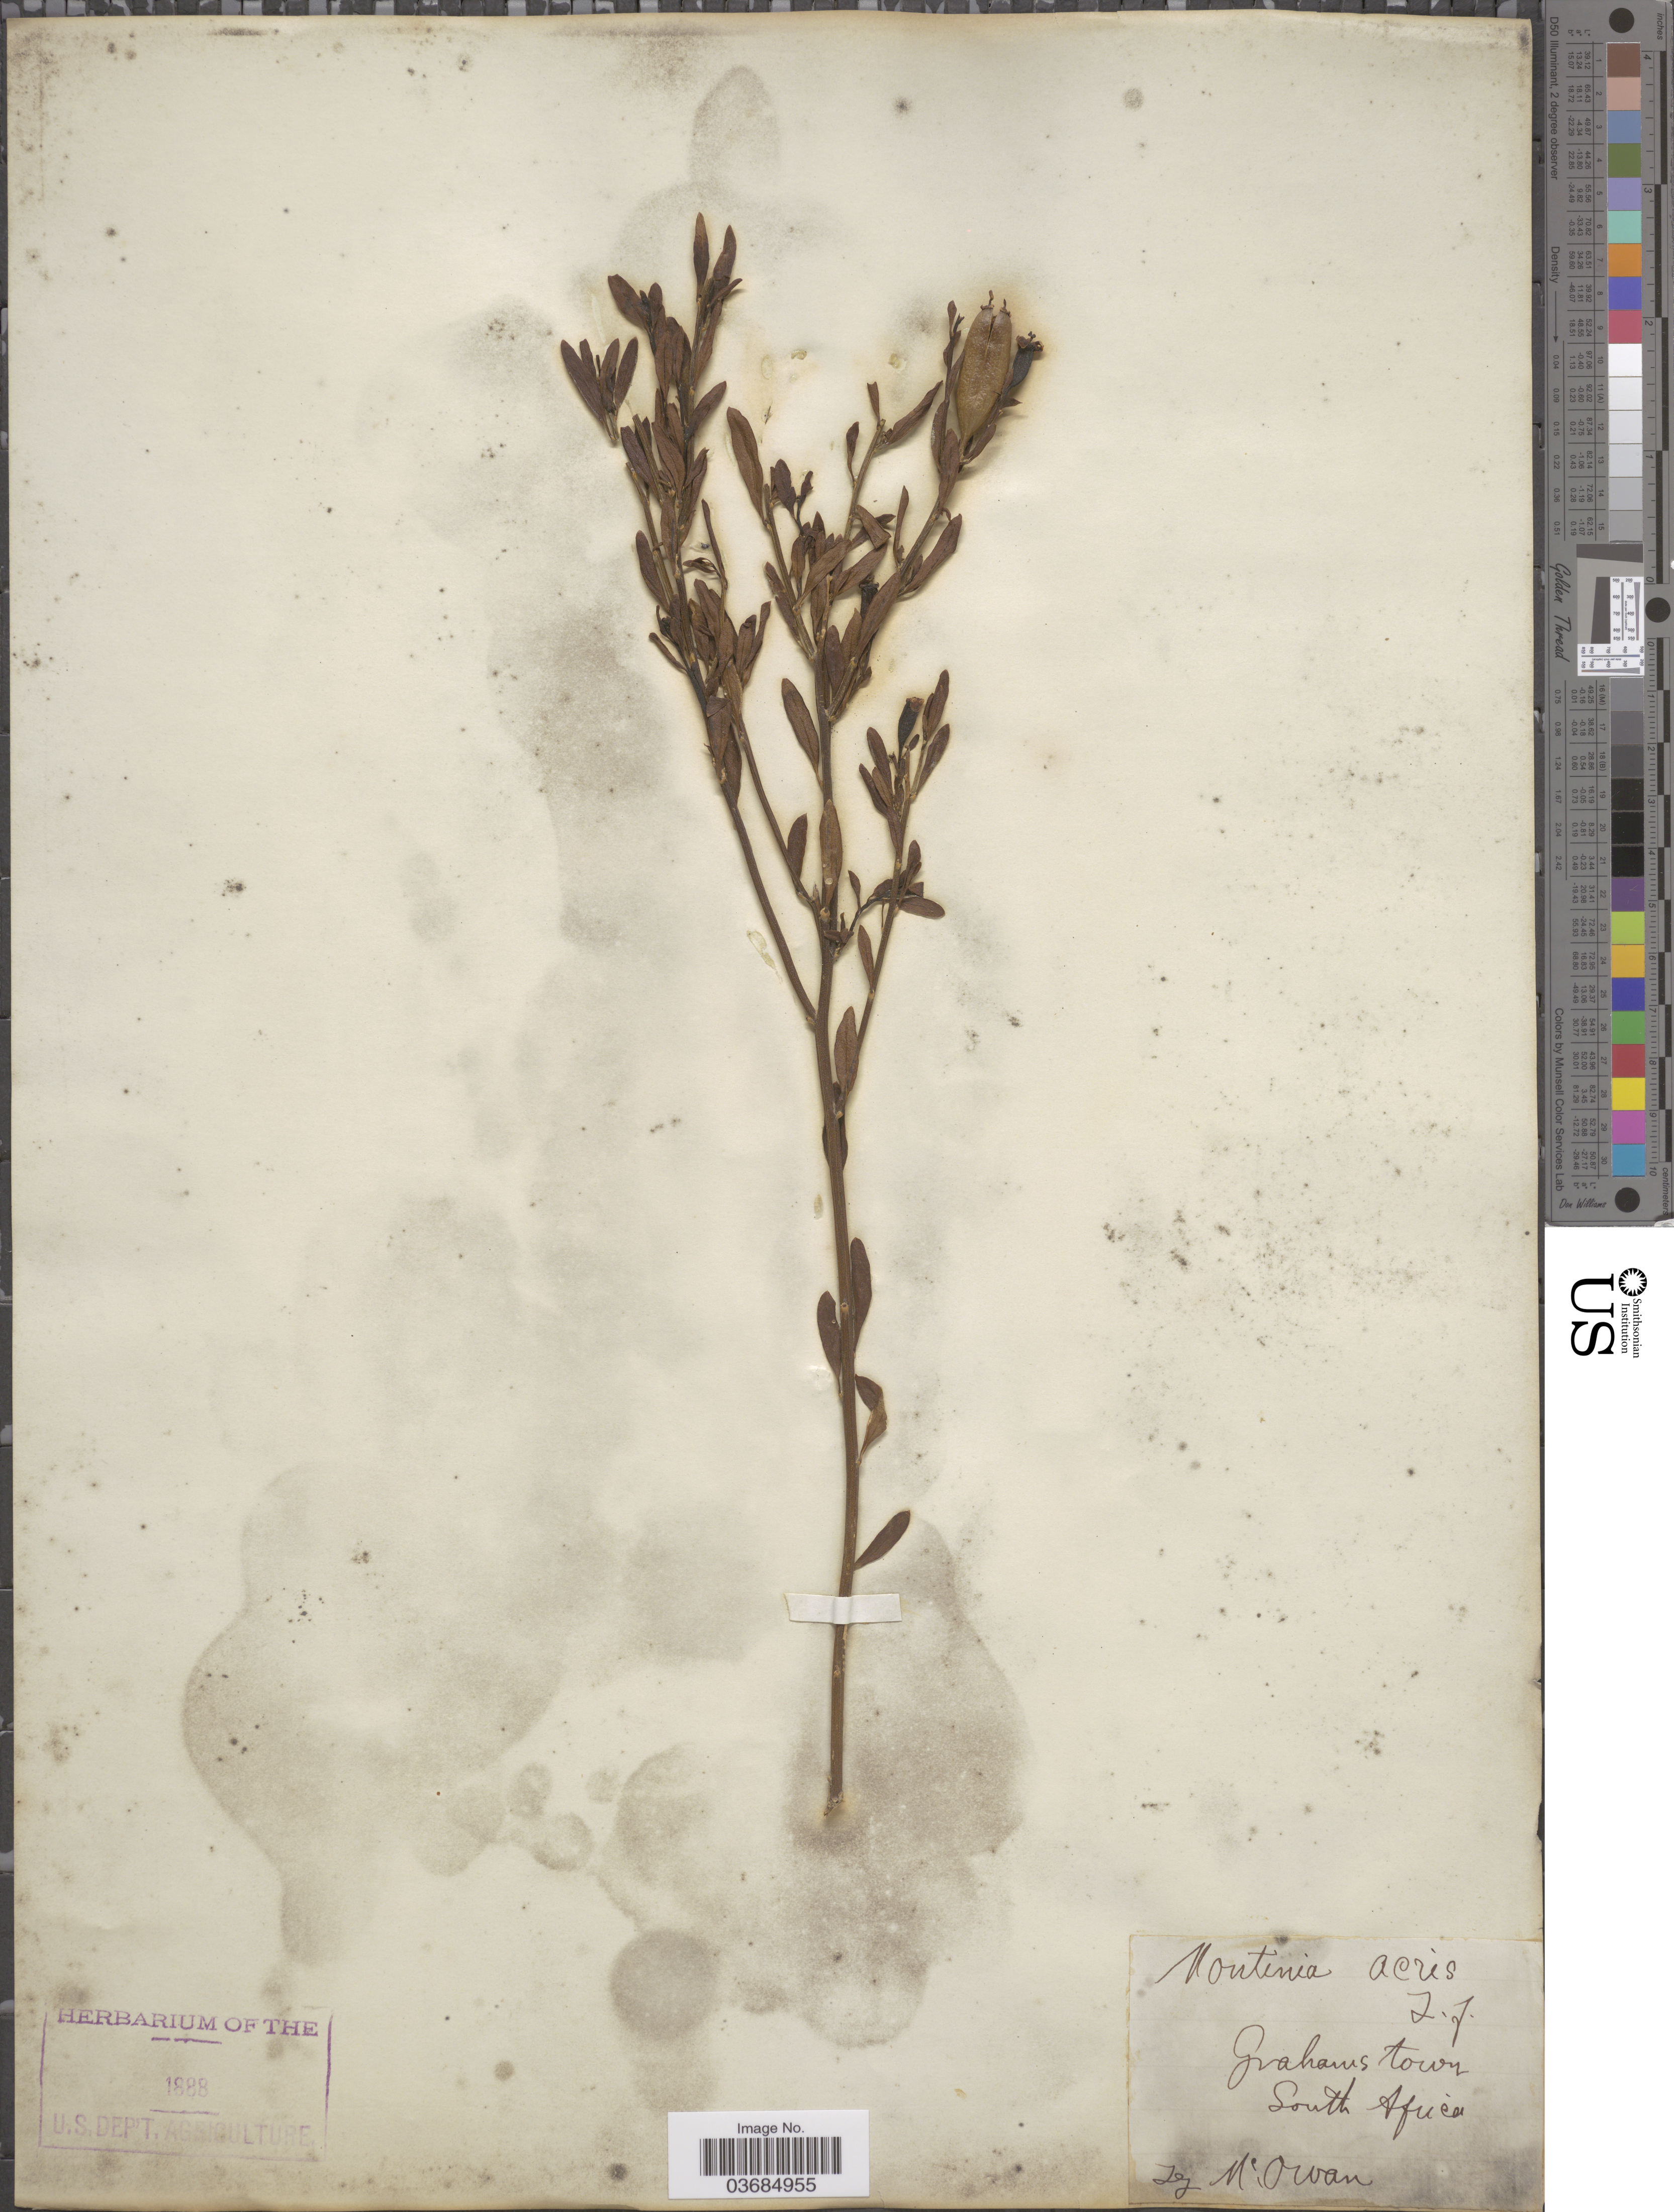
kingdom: Plantae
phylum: Tracheophyta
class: Magnoliopsida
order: Solanales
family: Montiniaceae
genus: Montinia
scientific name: Montinia acris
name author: L. f.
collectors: M. Owan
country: South Africa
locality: Grahams town.